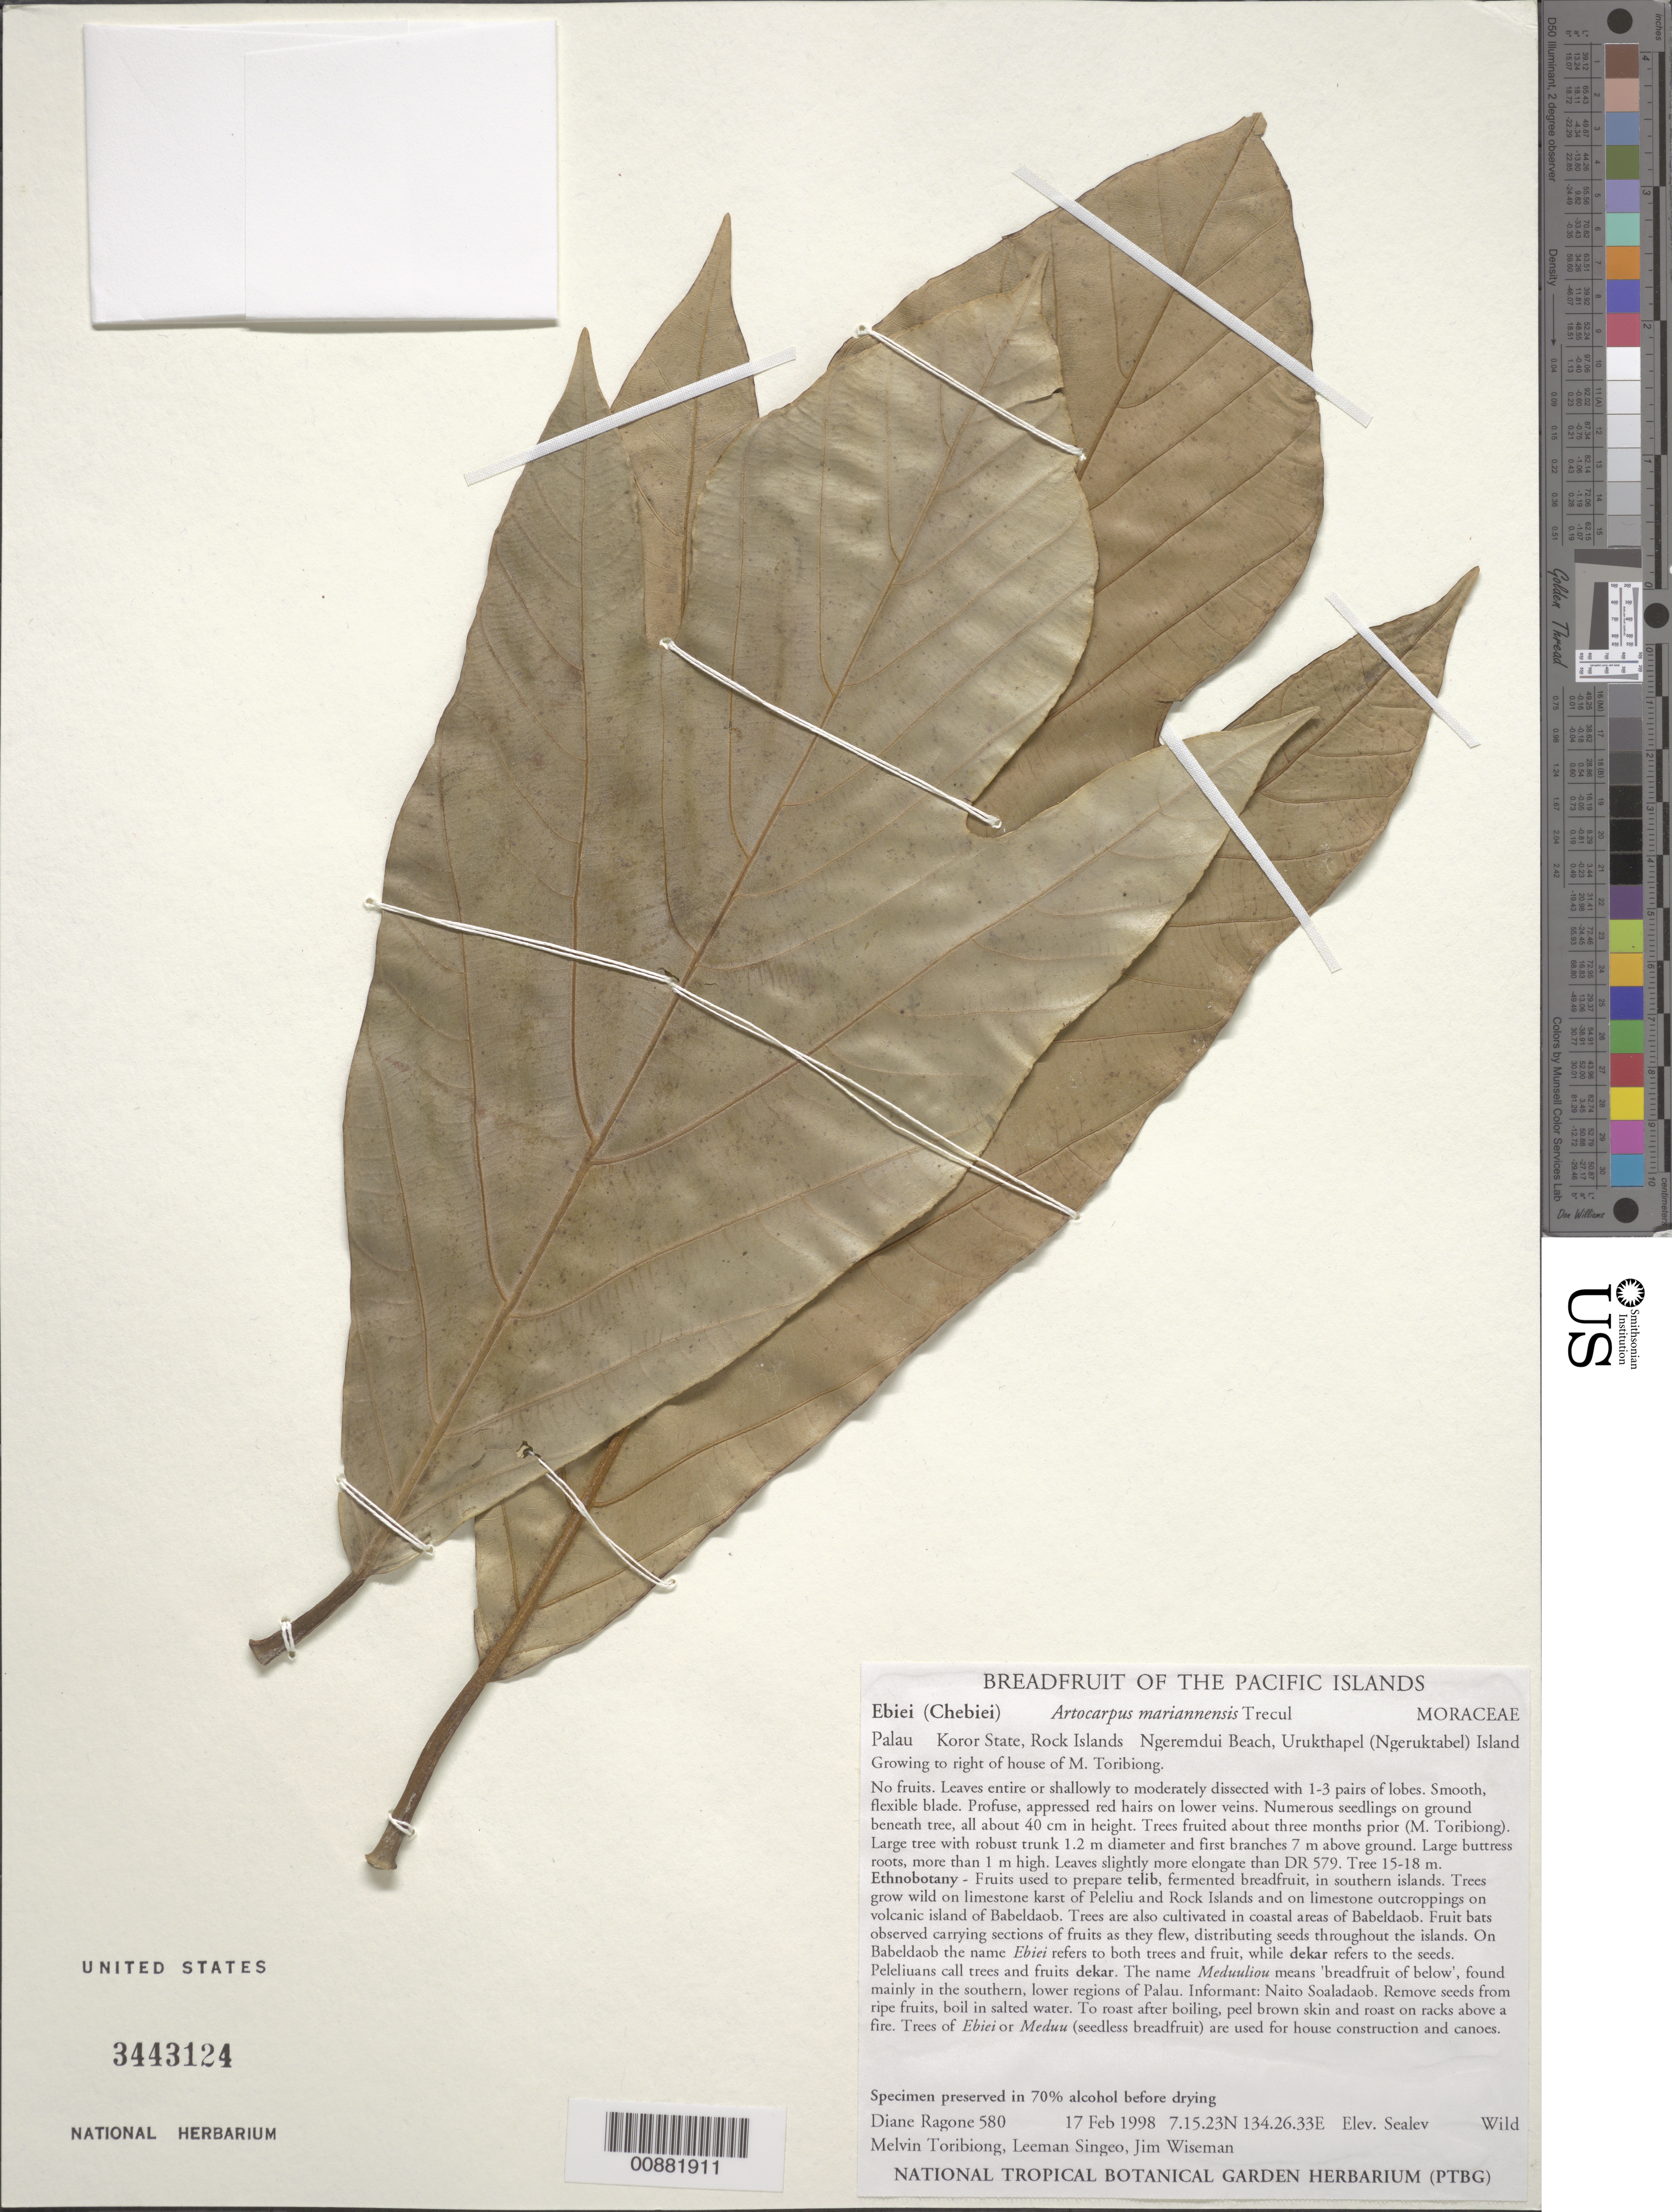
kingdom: Plantae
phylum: Tracheophyta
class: Magnoliopsida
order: Rosales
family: Moraceae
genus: Artocarpus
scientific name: Artocarpus mariannensis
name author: Trécul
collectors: D. Ragone, M. Toribiong, L. Singeo & J. Wiseman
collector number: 580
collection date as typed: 17 Feb 1998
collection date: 1998-02-17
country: Palau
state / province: Koror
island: Ngeruktabel (Urukthapel)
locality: Urukthapel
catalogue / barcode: US 3443124